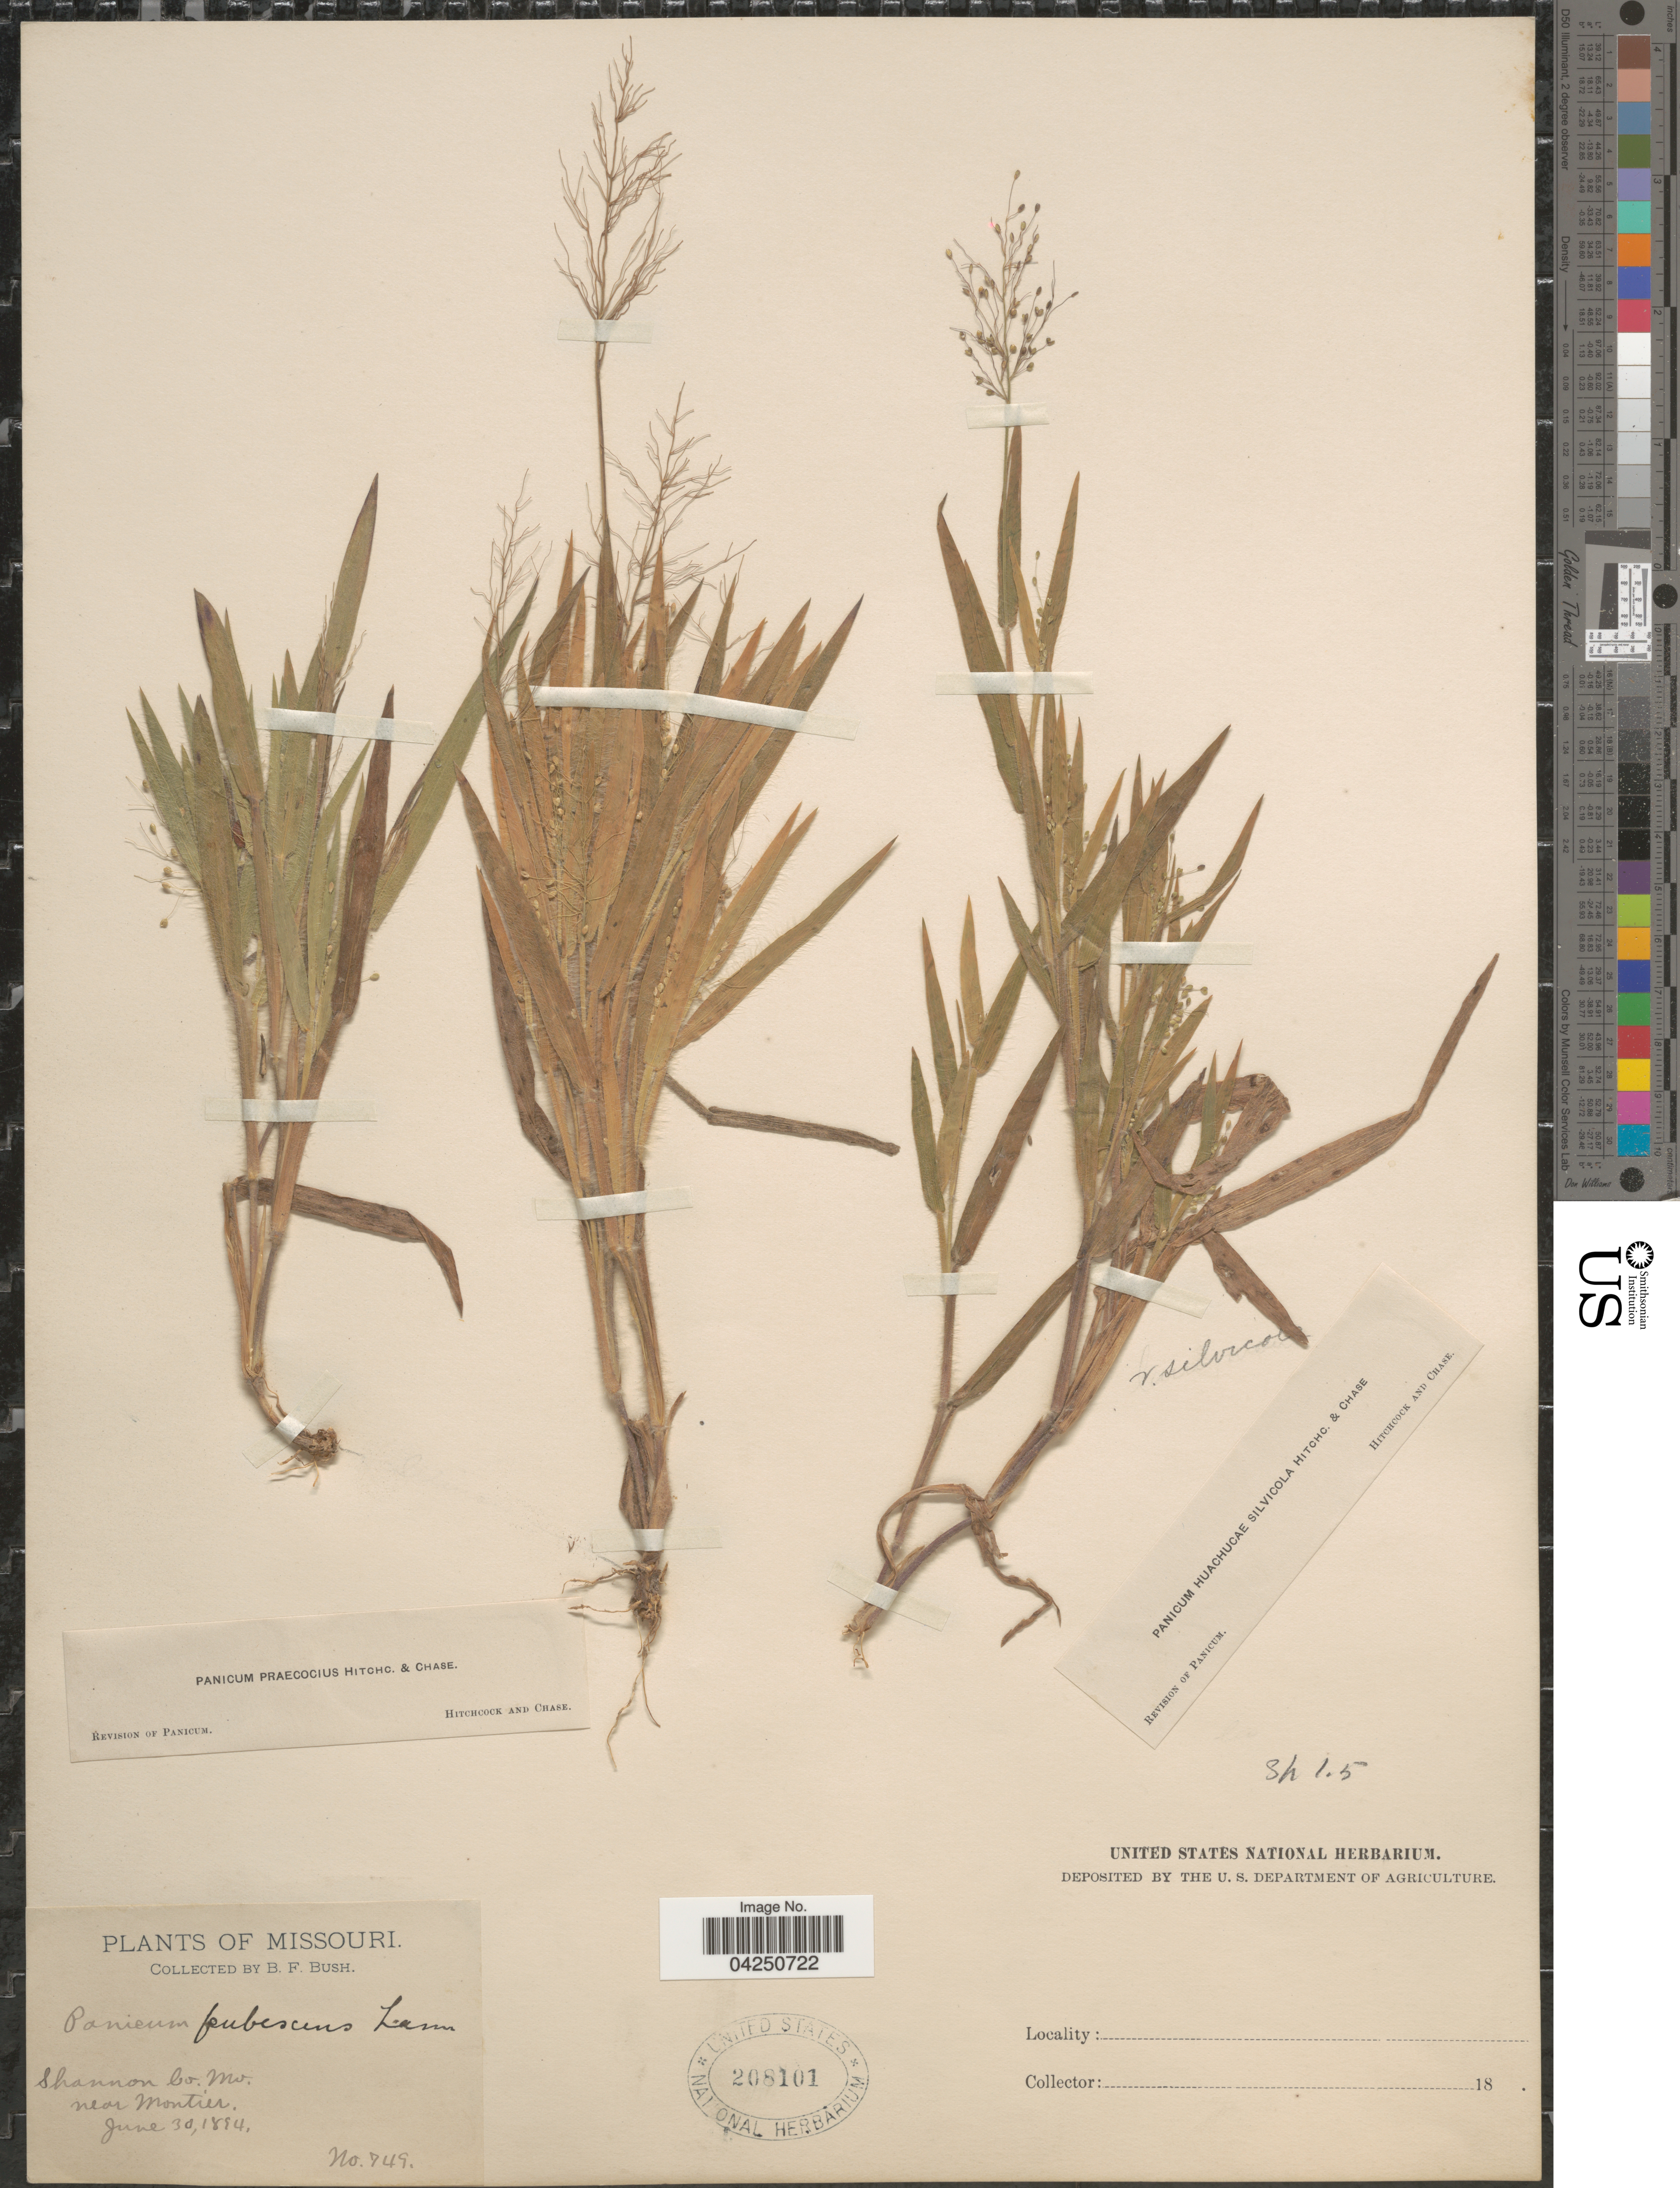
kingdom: Plantae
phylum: Tracheophyta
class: Liliopsida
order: Poales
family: Poaceae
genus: Dichanthelium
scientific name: Dichanthelium acuminatum var. acuminatum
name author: (Sw.) Gould & C.A. Clark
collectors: B. F. Bush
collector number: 749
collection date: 1894-06-30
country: United States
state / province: Missouri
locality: Shannon Co. Near Montier.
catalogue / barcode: US 208101